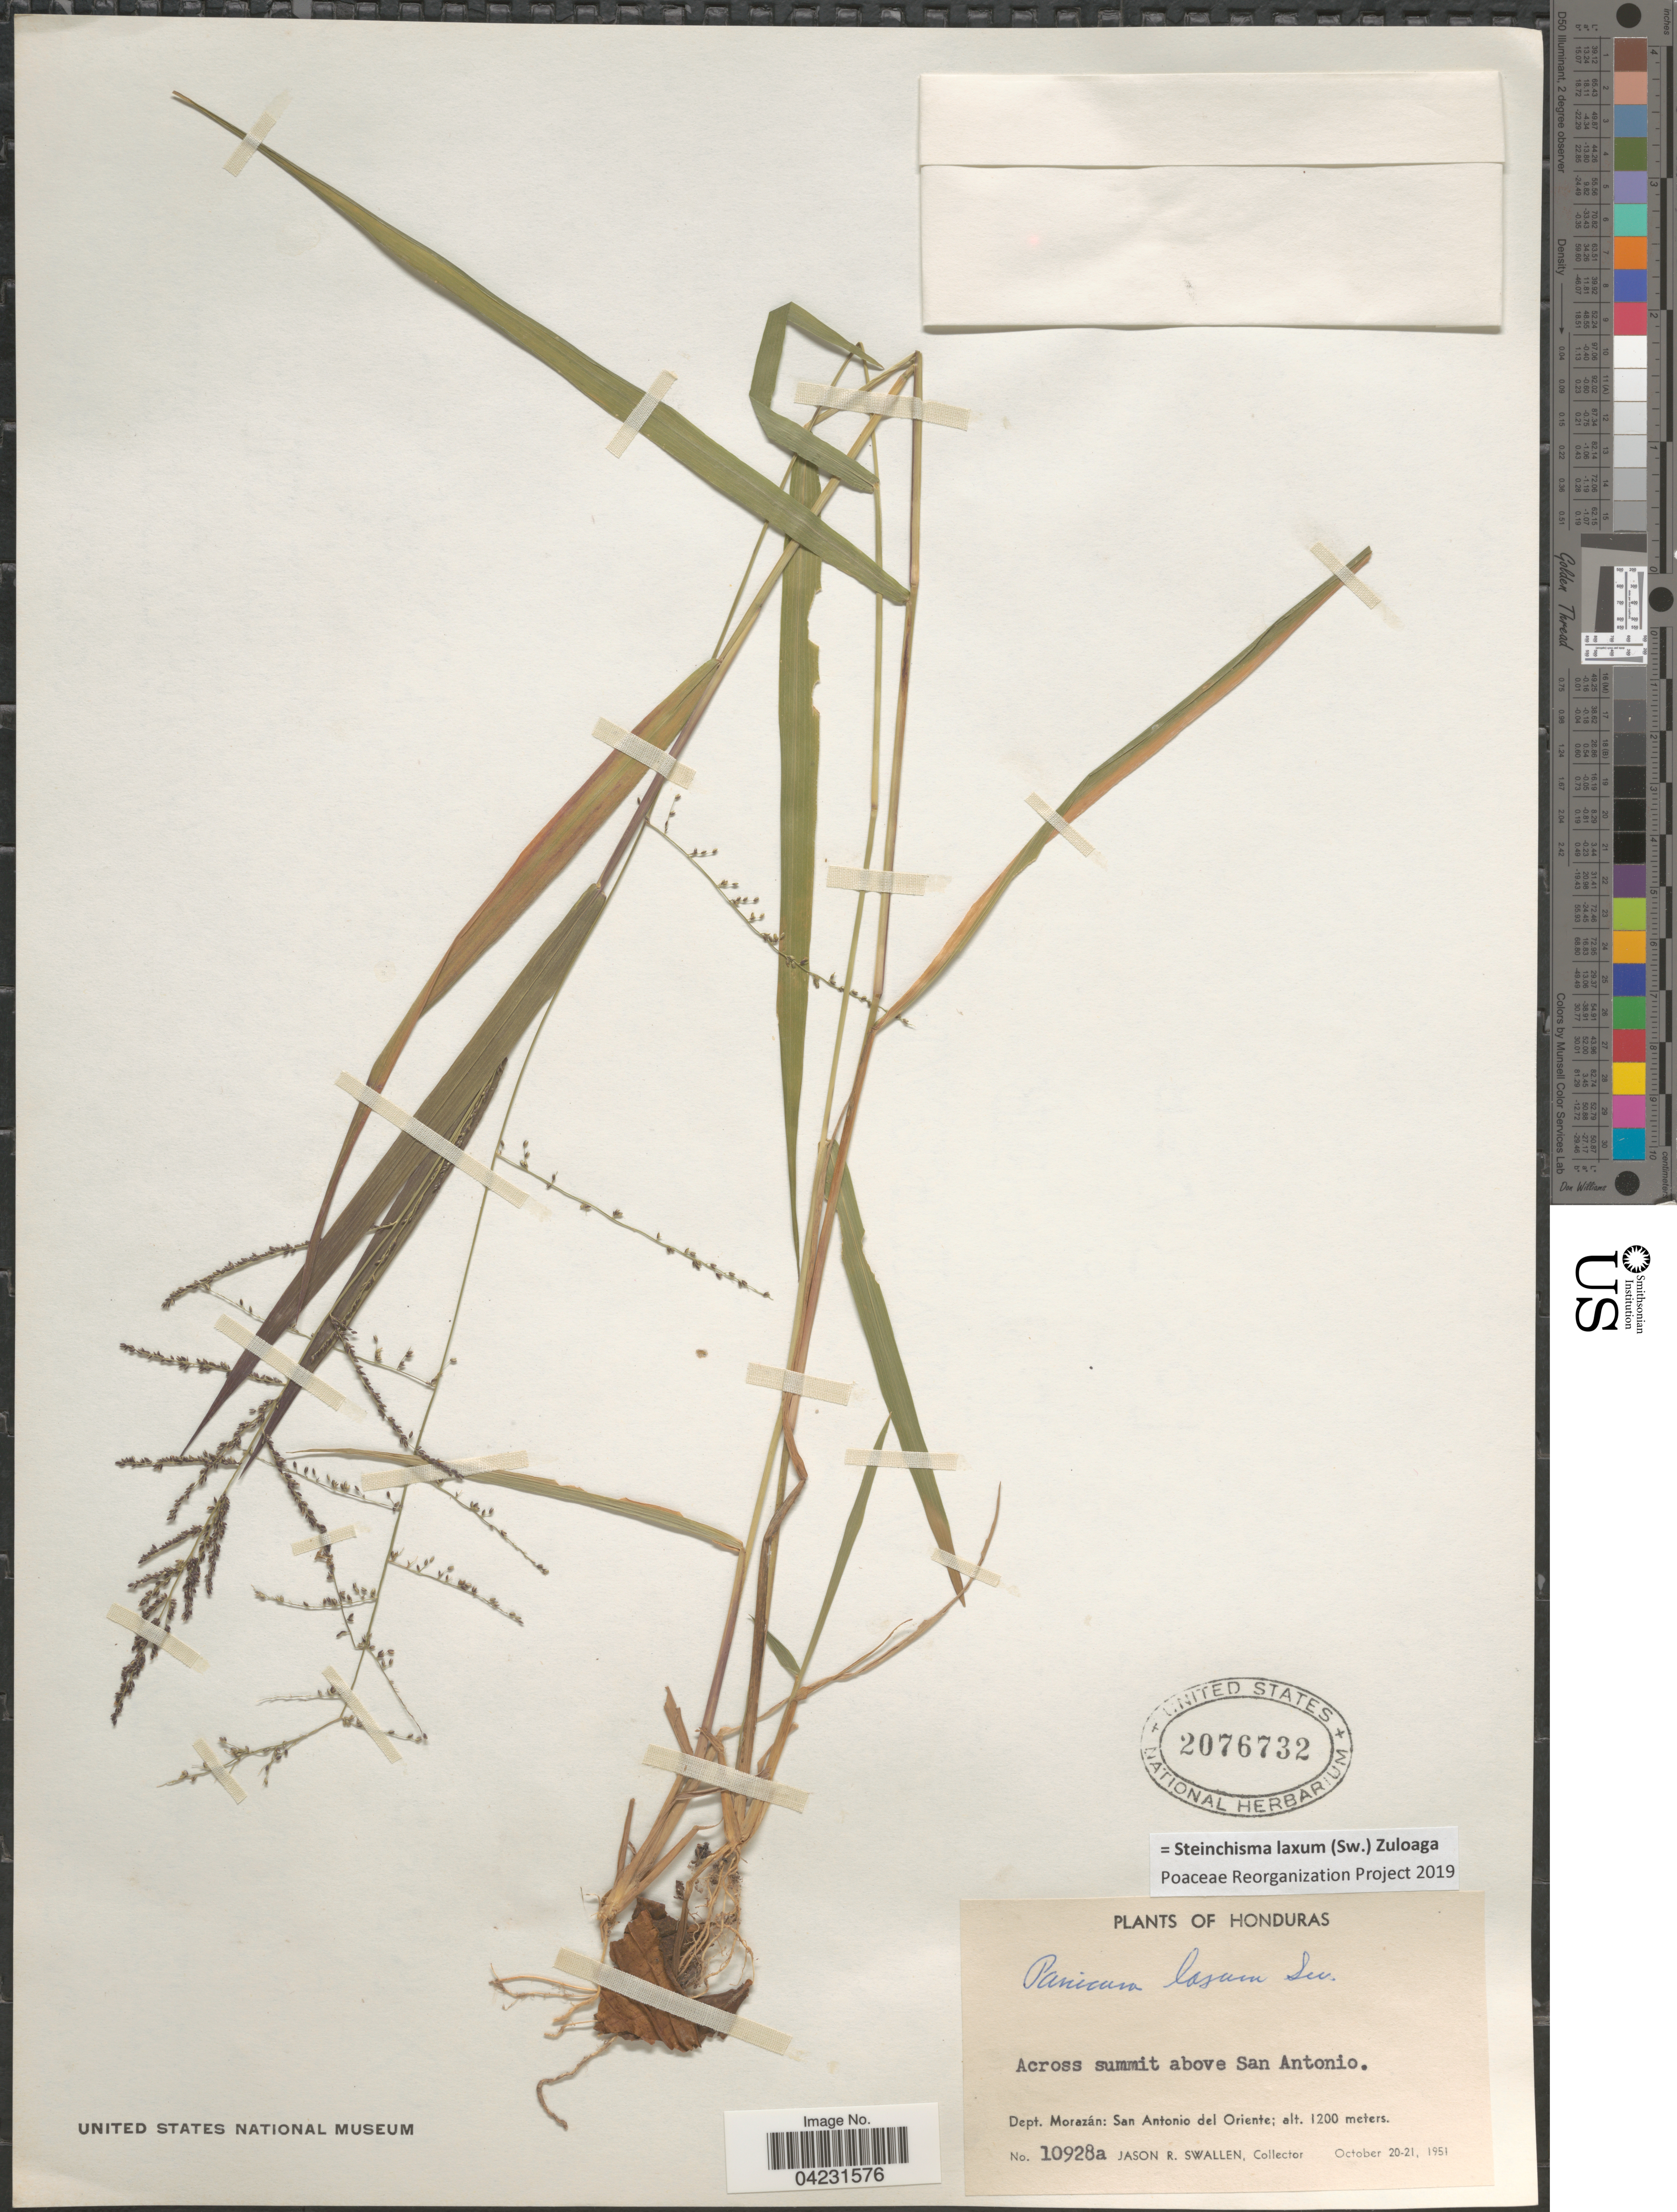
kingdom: Plantae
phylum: Tracheophyta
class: Liliopsida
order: Poales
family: Poaceae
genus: Steinchisma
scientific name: Steinchisma laxum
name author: (Sw.) Zuloaga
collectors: J. R. Swallen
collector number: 10928a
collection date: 1951-10-20/1951-10-21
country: Honduras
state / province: Fco. Morazán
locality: Across summit above San Antonio. Dept. Morazán: San Antonio del Oriente.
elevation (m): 1200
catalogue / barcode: US 2076732